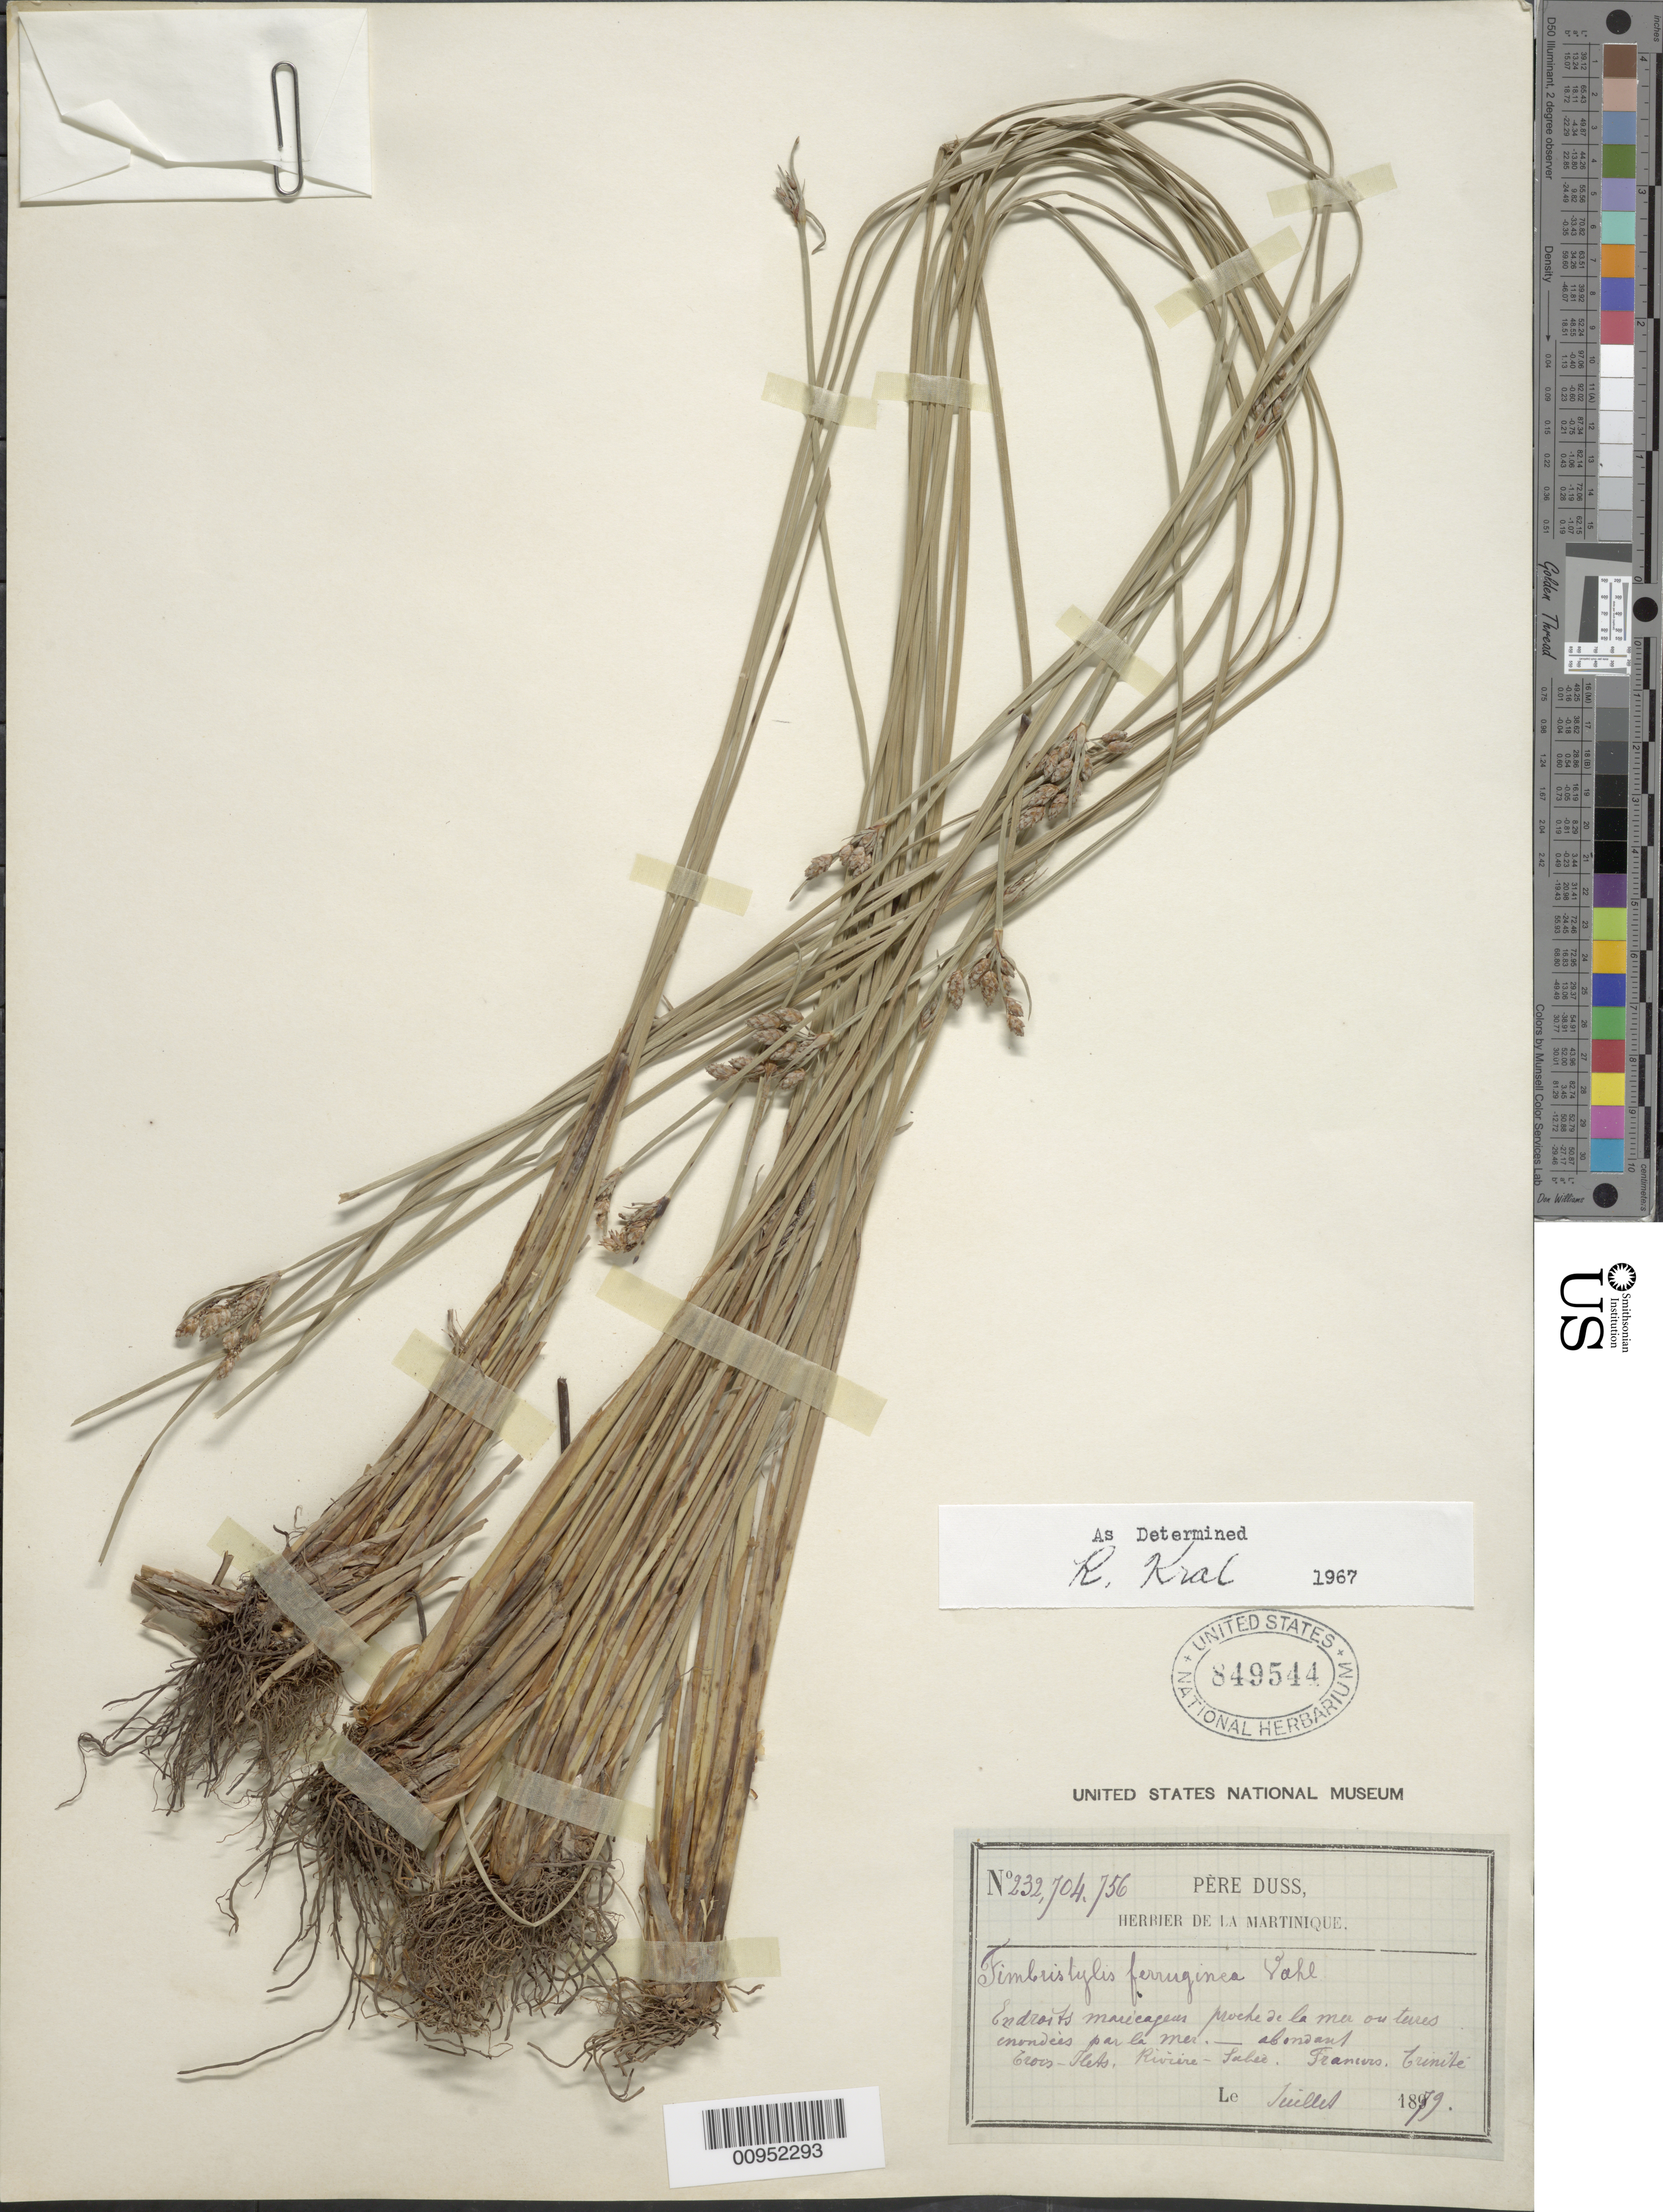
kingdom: Plantae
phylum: Tracheophyta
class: Liliopsida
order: Poales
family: Cyperaceae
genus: Fimbristylis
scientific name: Fimbristylis ferruginea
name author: (L.) Vahl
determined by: Kral, Robert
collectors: Père Duss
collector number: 232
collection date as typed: Jul 1879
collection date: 1879-07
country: Martinique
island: Martinique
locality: "Trois Ilets, Riviere Saleé, "……"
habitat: "endroits marécages proche de la mer ou terres enondees par la mer"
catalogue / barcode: US 849544